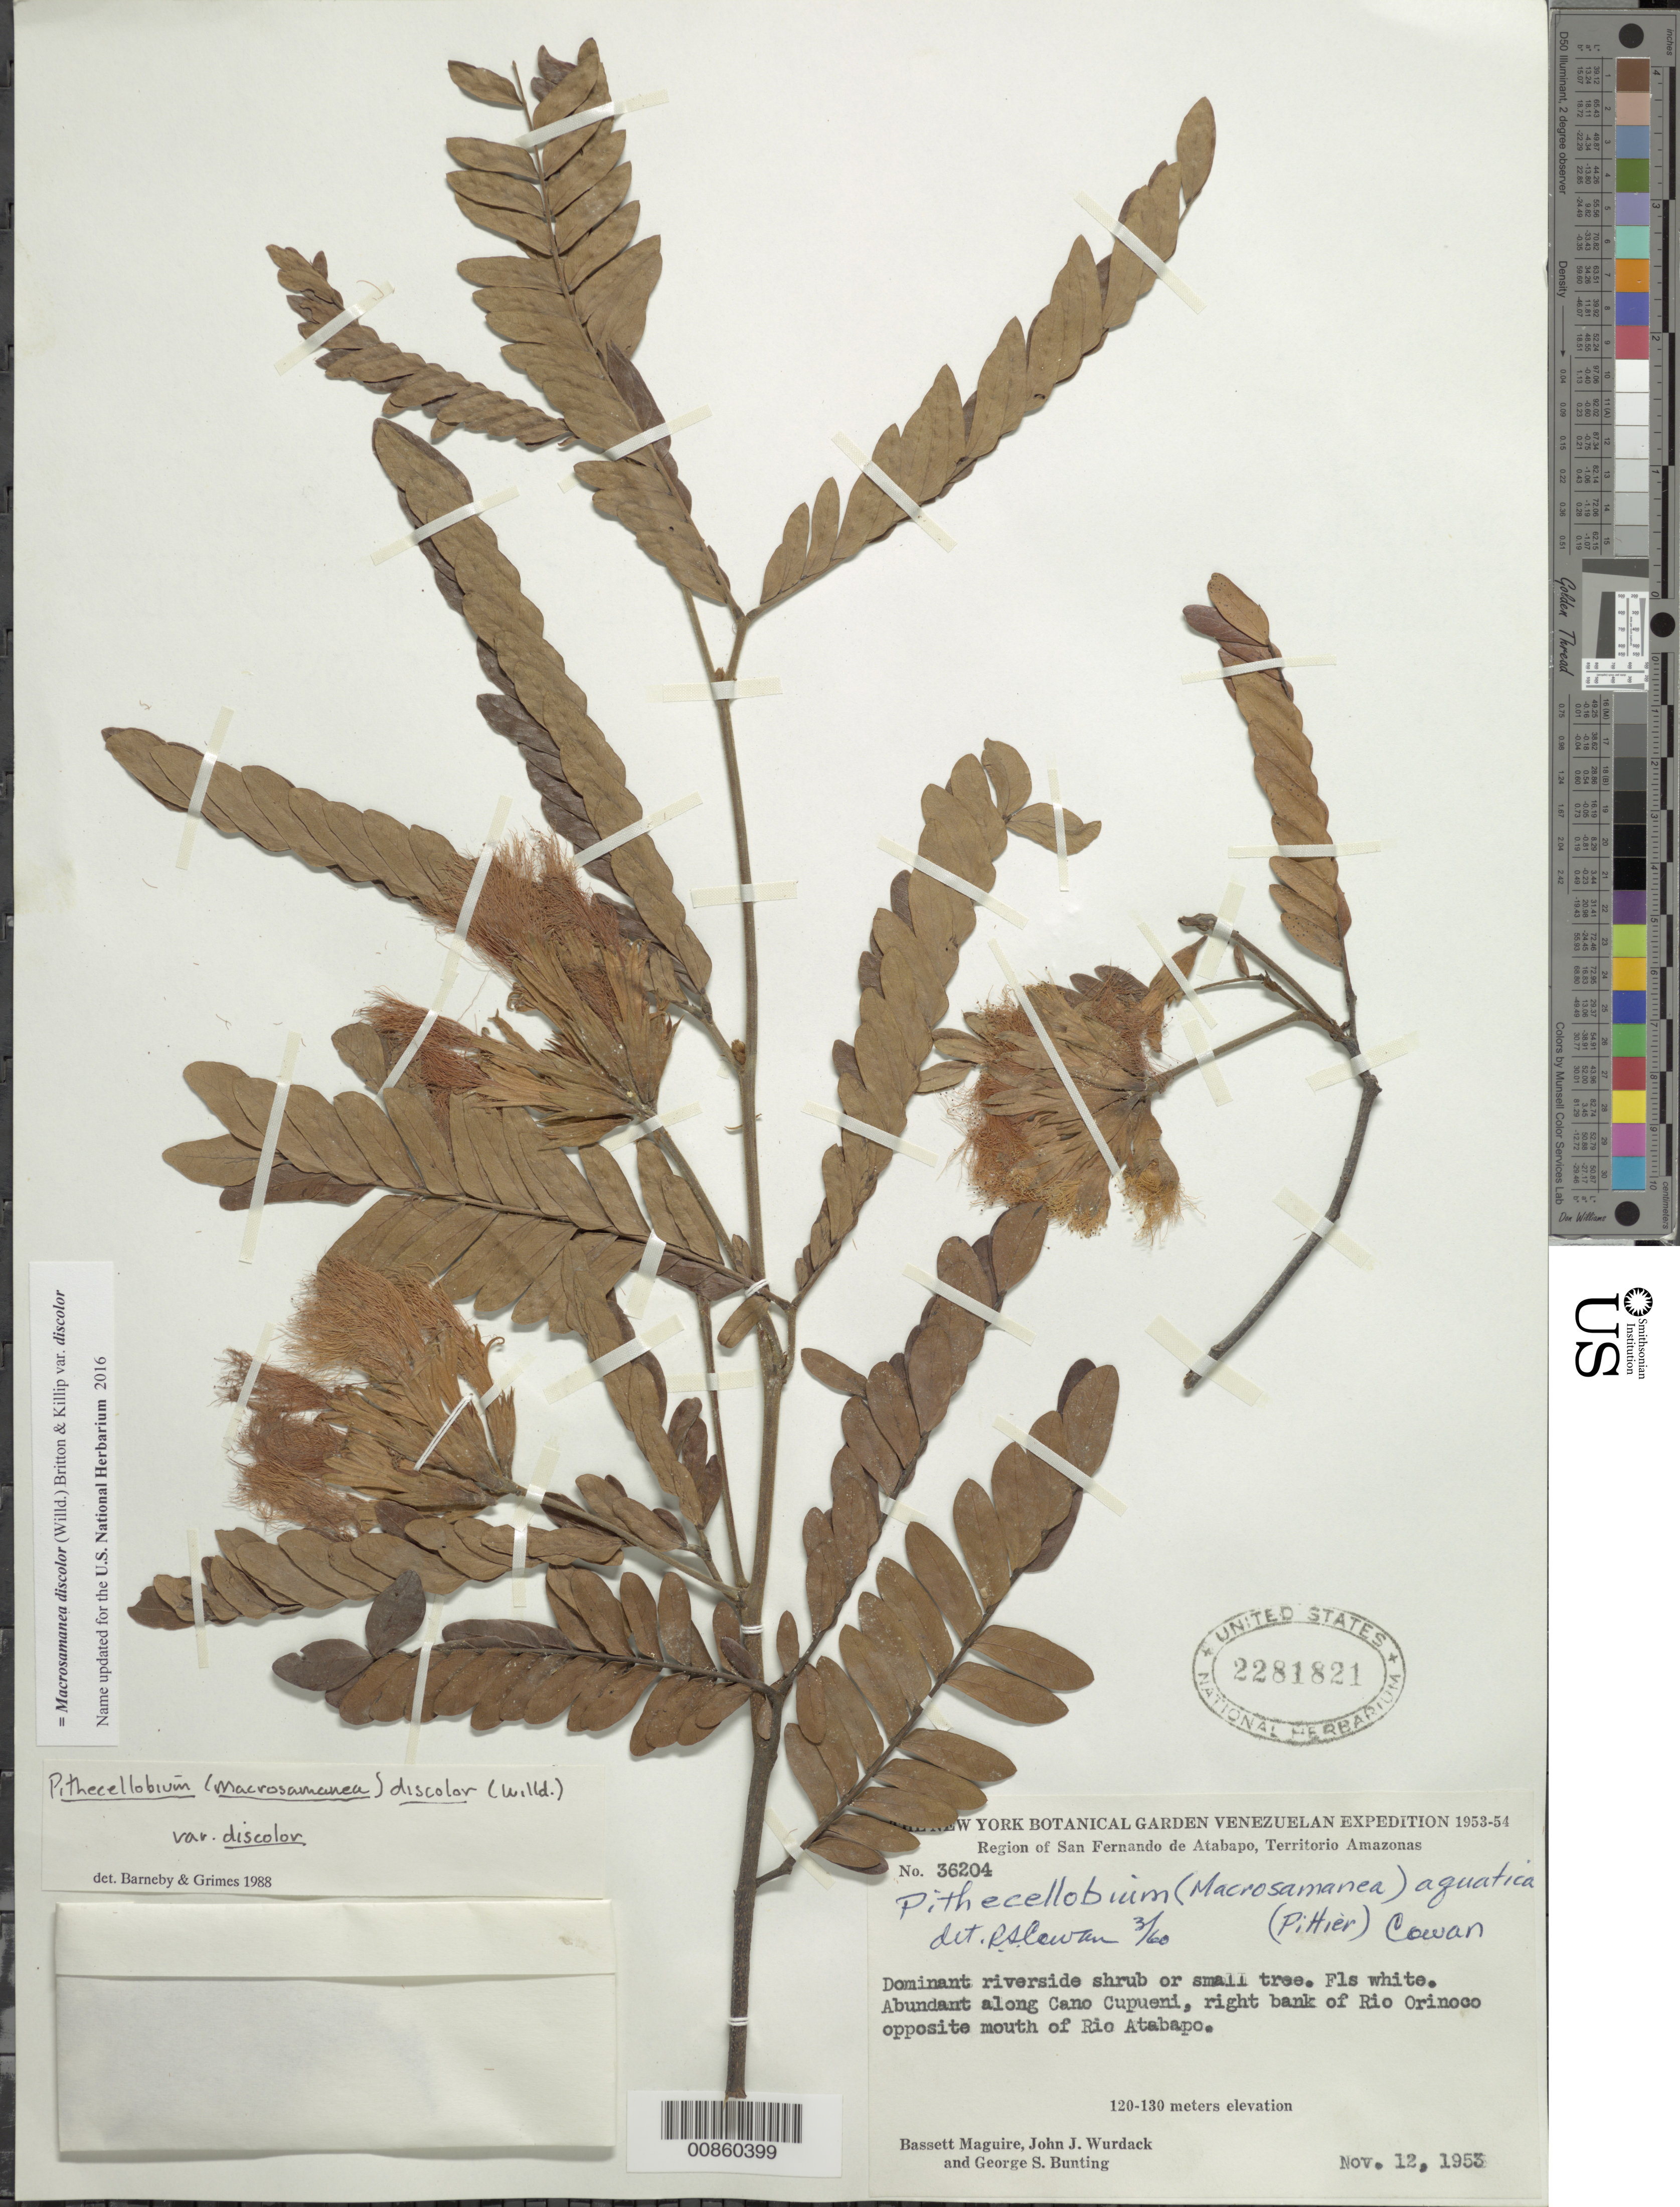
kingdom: Plantae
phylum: Tracheophyta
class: Magnoliopsida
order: Fabales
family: Fabaceae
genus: Macrosamanea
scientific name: Macrosamanea discolor var. discolor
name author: (Willd.) Britton & Killip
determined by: Barneby, R. C.; Grimes, J. W.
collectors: B. Maguire, J. J. Wurdack & G. S. Bunting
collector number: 36204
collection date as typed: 12-Nov-53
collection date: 1953-11-12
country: Venezuela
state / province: Amazonas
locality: Caño Cupueni, right bank Río Orinoco, opposite mouth of Río Atabapo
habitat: Riverside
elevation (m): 120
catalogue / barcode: US 2281821